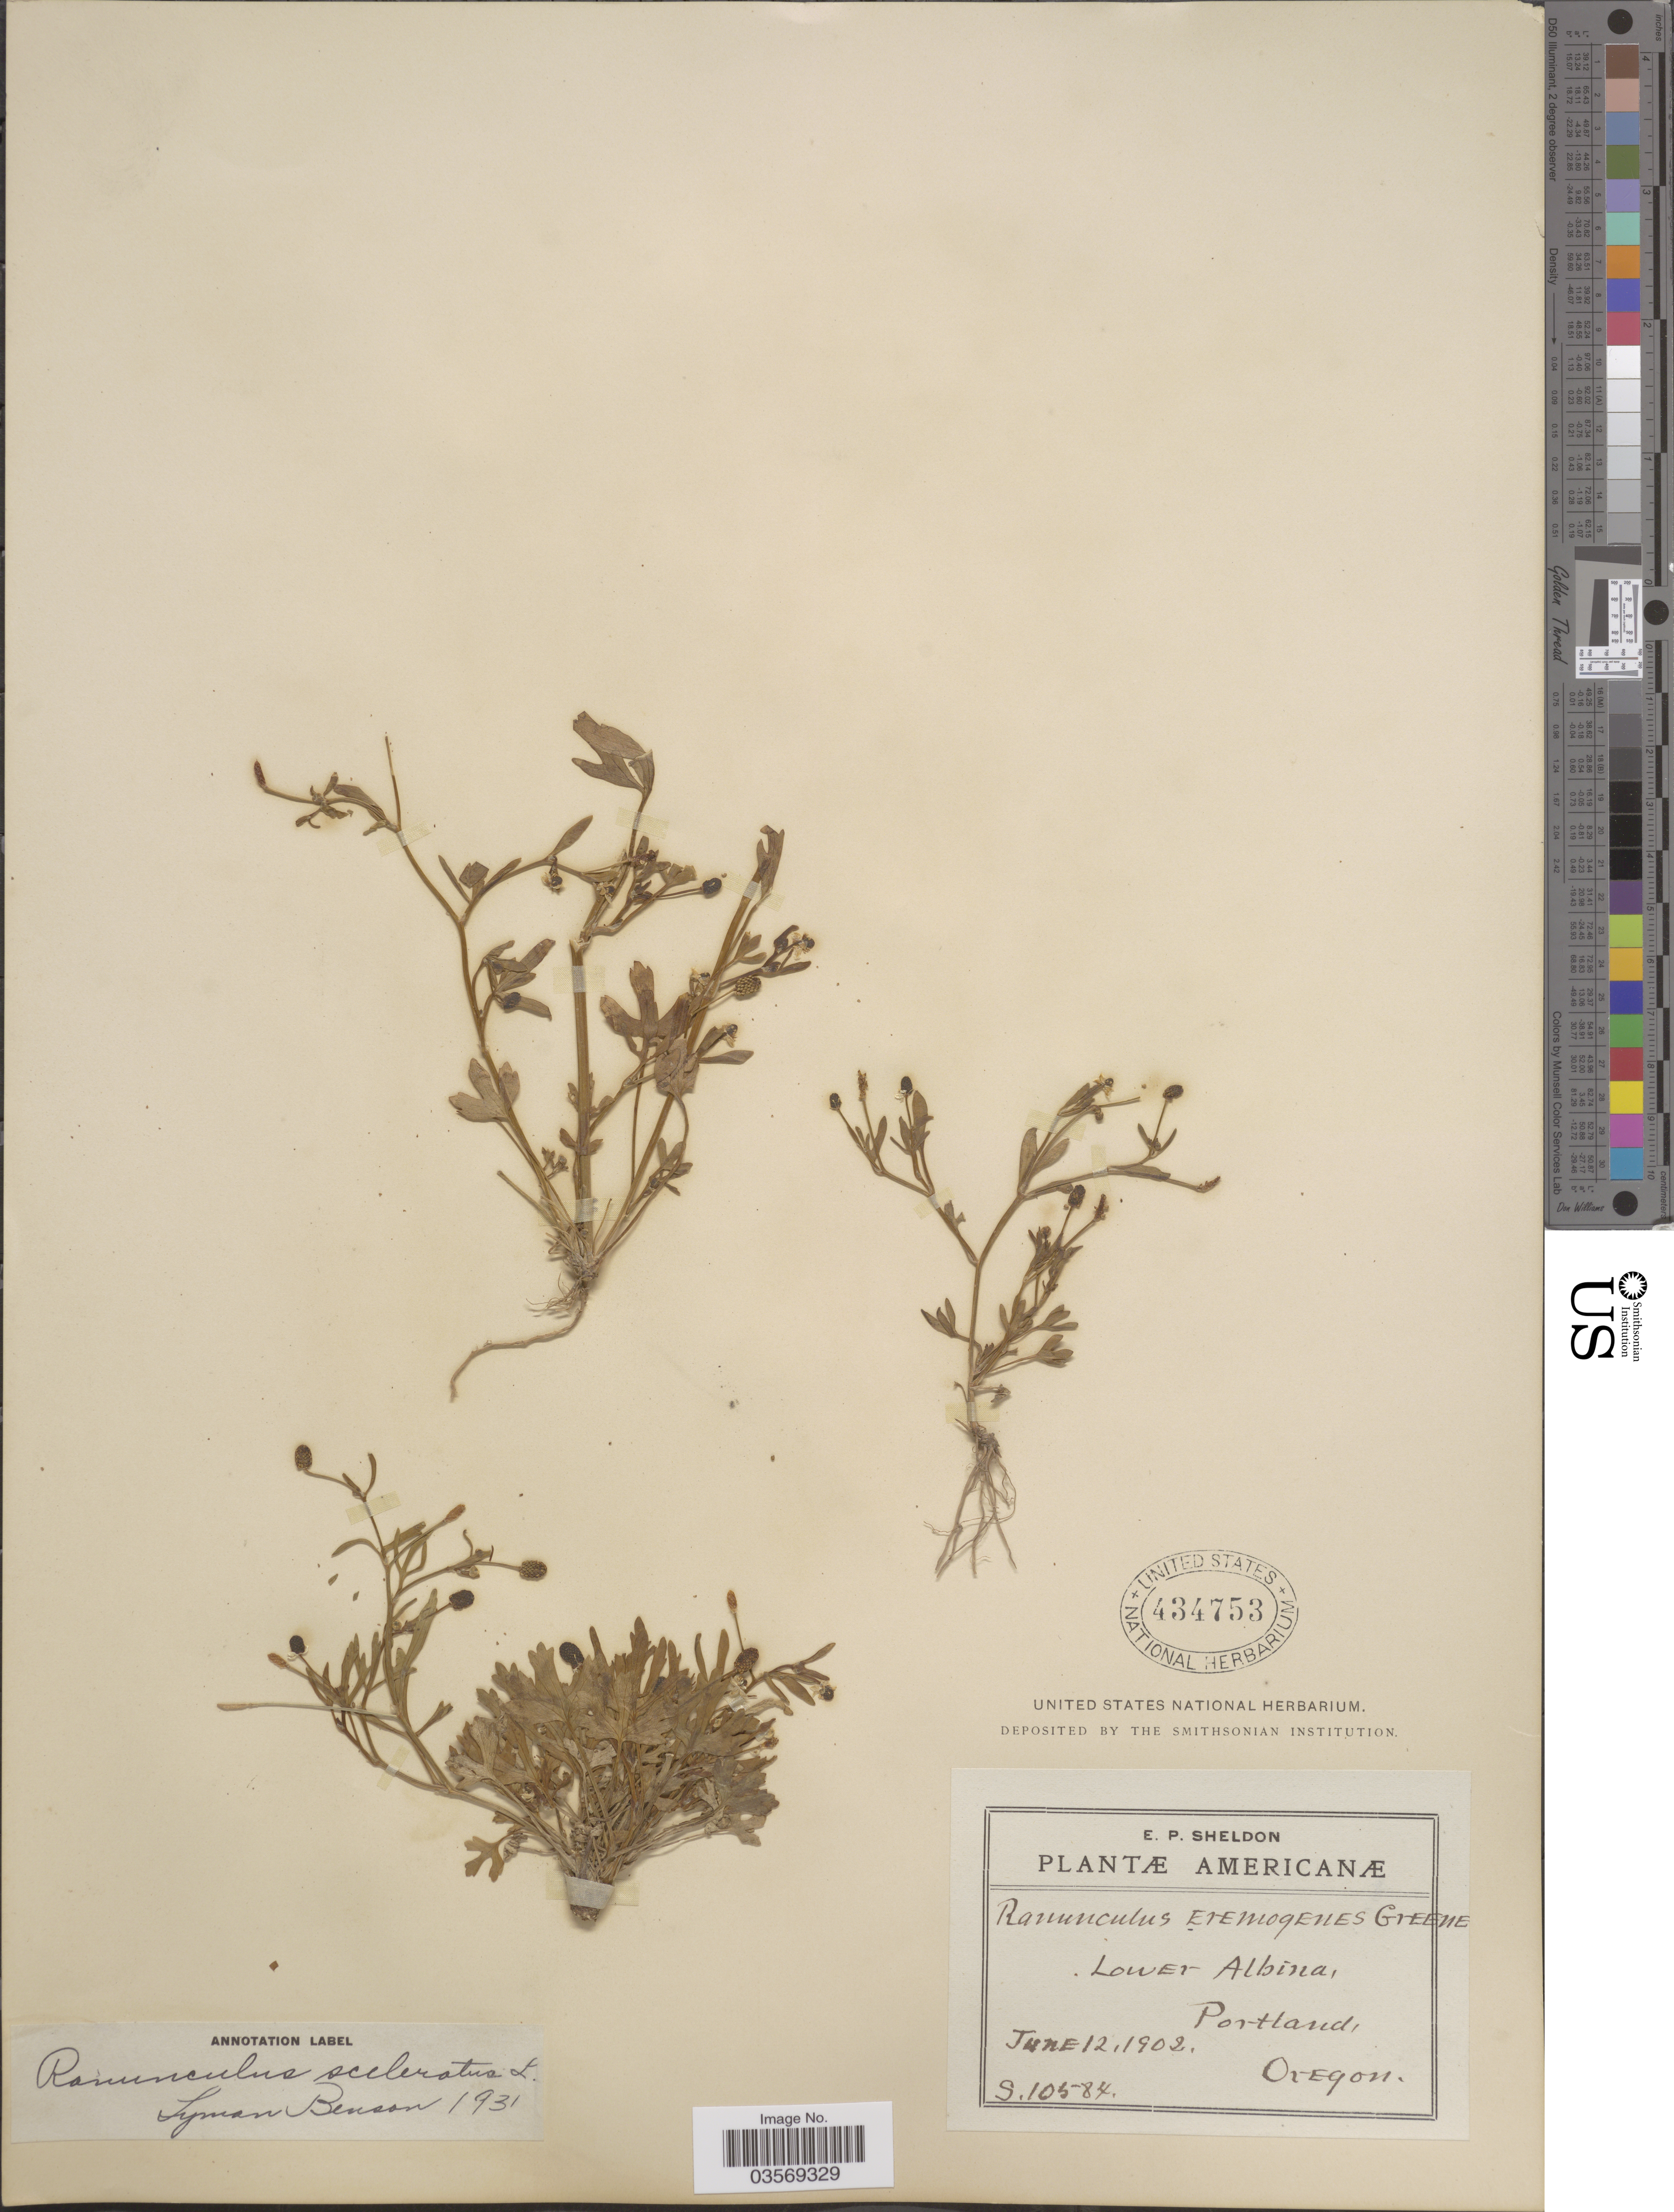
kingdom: Plantae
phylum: Tracheophyta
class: Magnoliopsida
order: Ranunculales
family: Ranunculaceae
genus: Ranunculus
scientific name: Ranunculus sceleratus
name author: L.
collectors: E. P. Sheldon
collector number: S.10584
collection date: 1902-06-12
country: United States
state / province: Oregon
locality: Lower Albina, Portland.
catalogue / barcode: US 434753